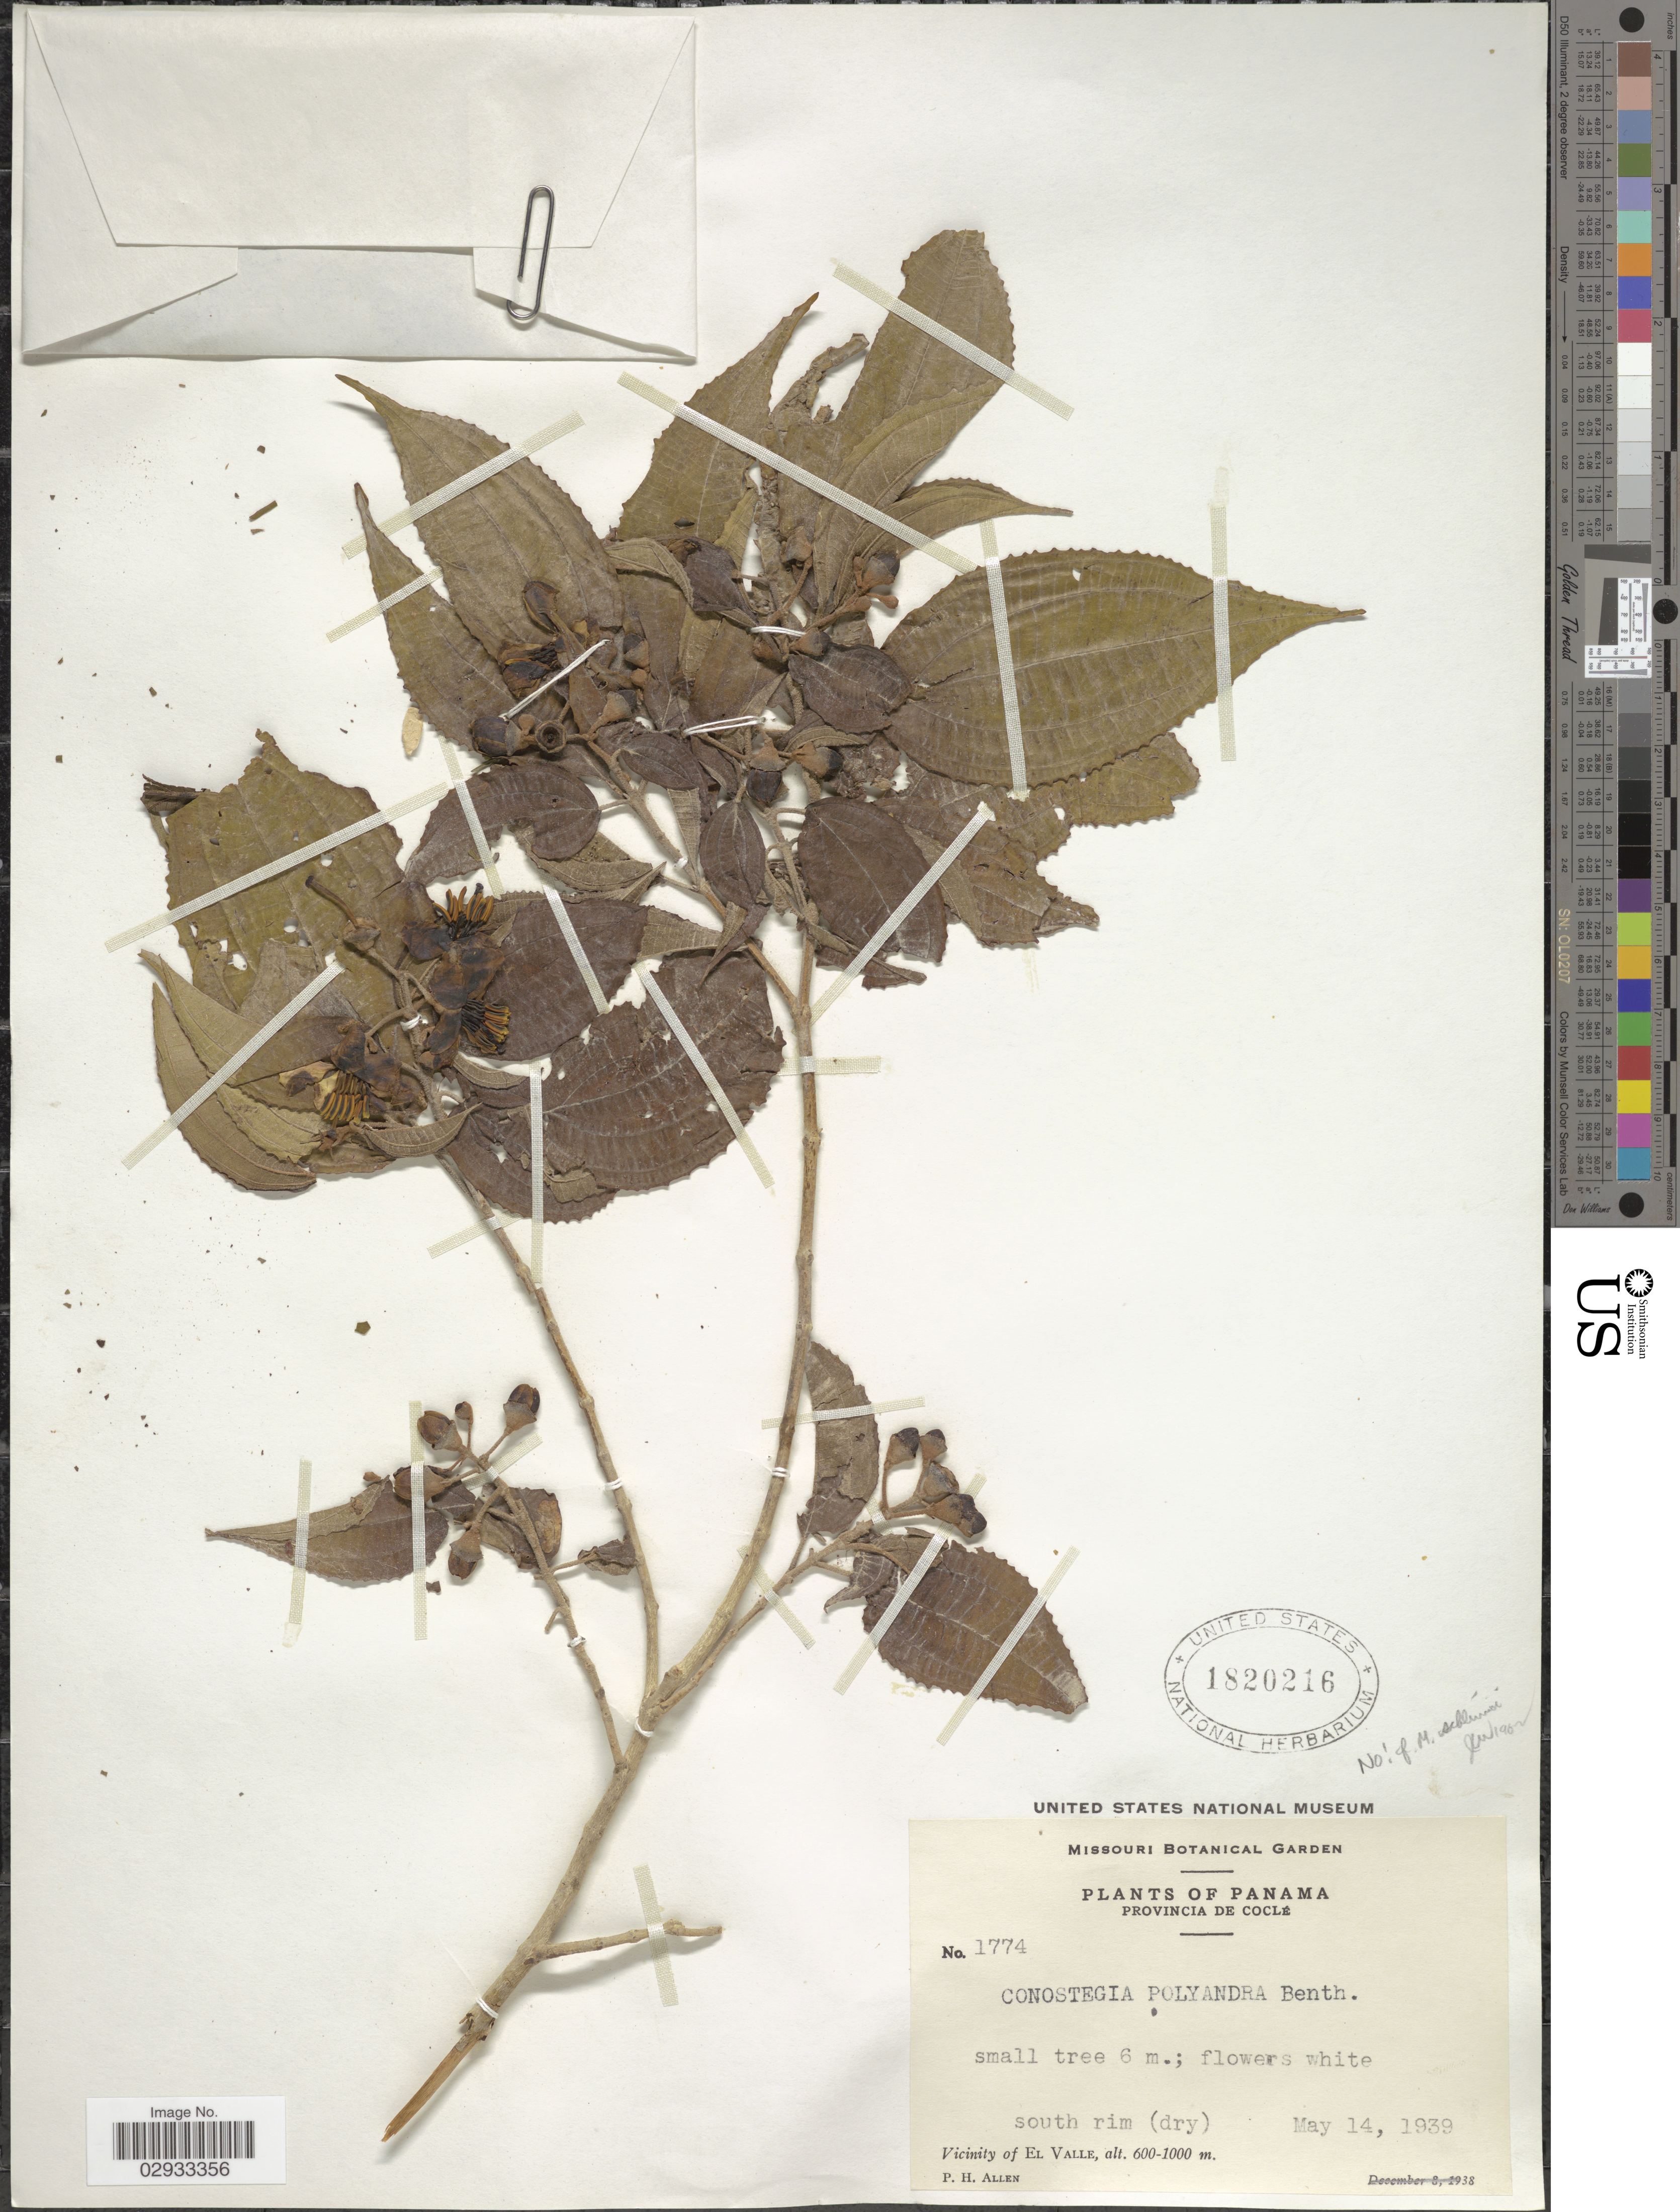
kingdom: Plantae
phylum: Tracheophyta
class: Magnoliopsida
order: Myrtales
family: Melastomataceae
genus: Miconia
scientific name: Miconia schlimii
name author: Triana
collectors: P. H. Allen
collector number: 1774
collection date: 1939-05-14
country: Panama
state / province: Coclé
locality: South drim (dry). Vicinity of El Valle.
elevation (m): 600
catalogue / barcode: US 1820216